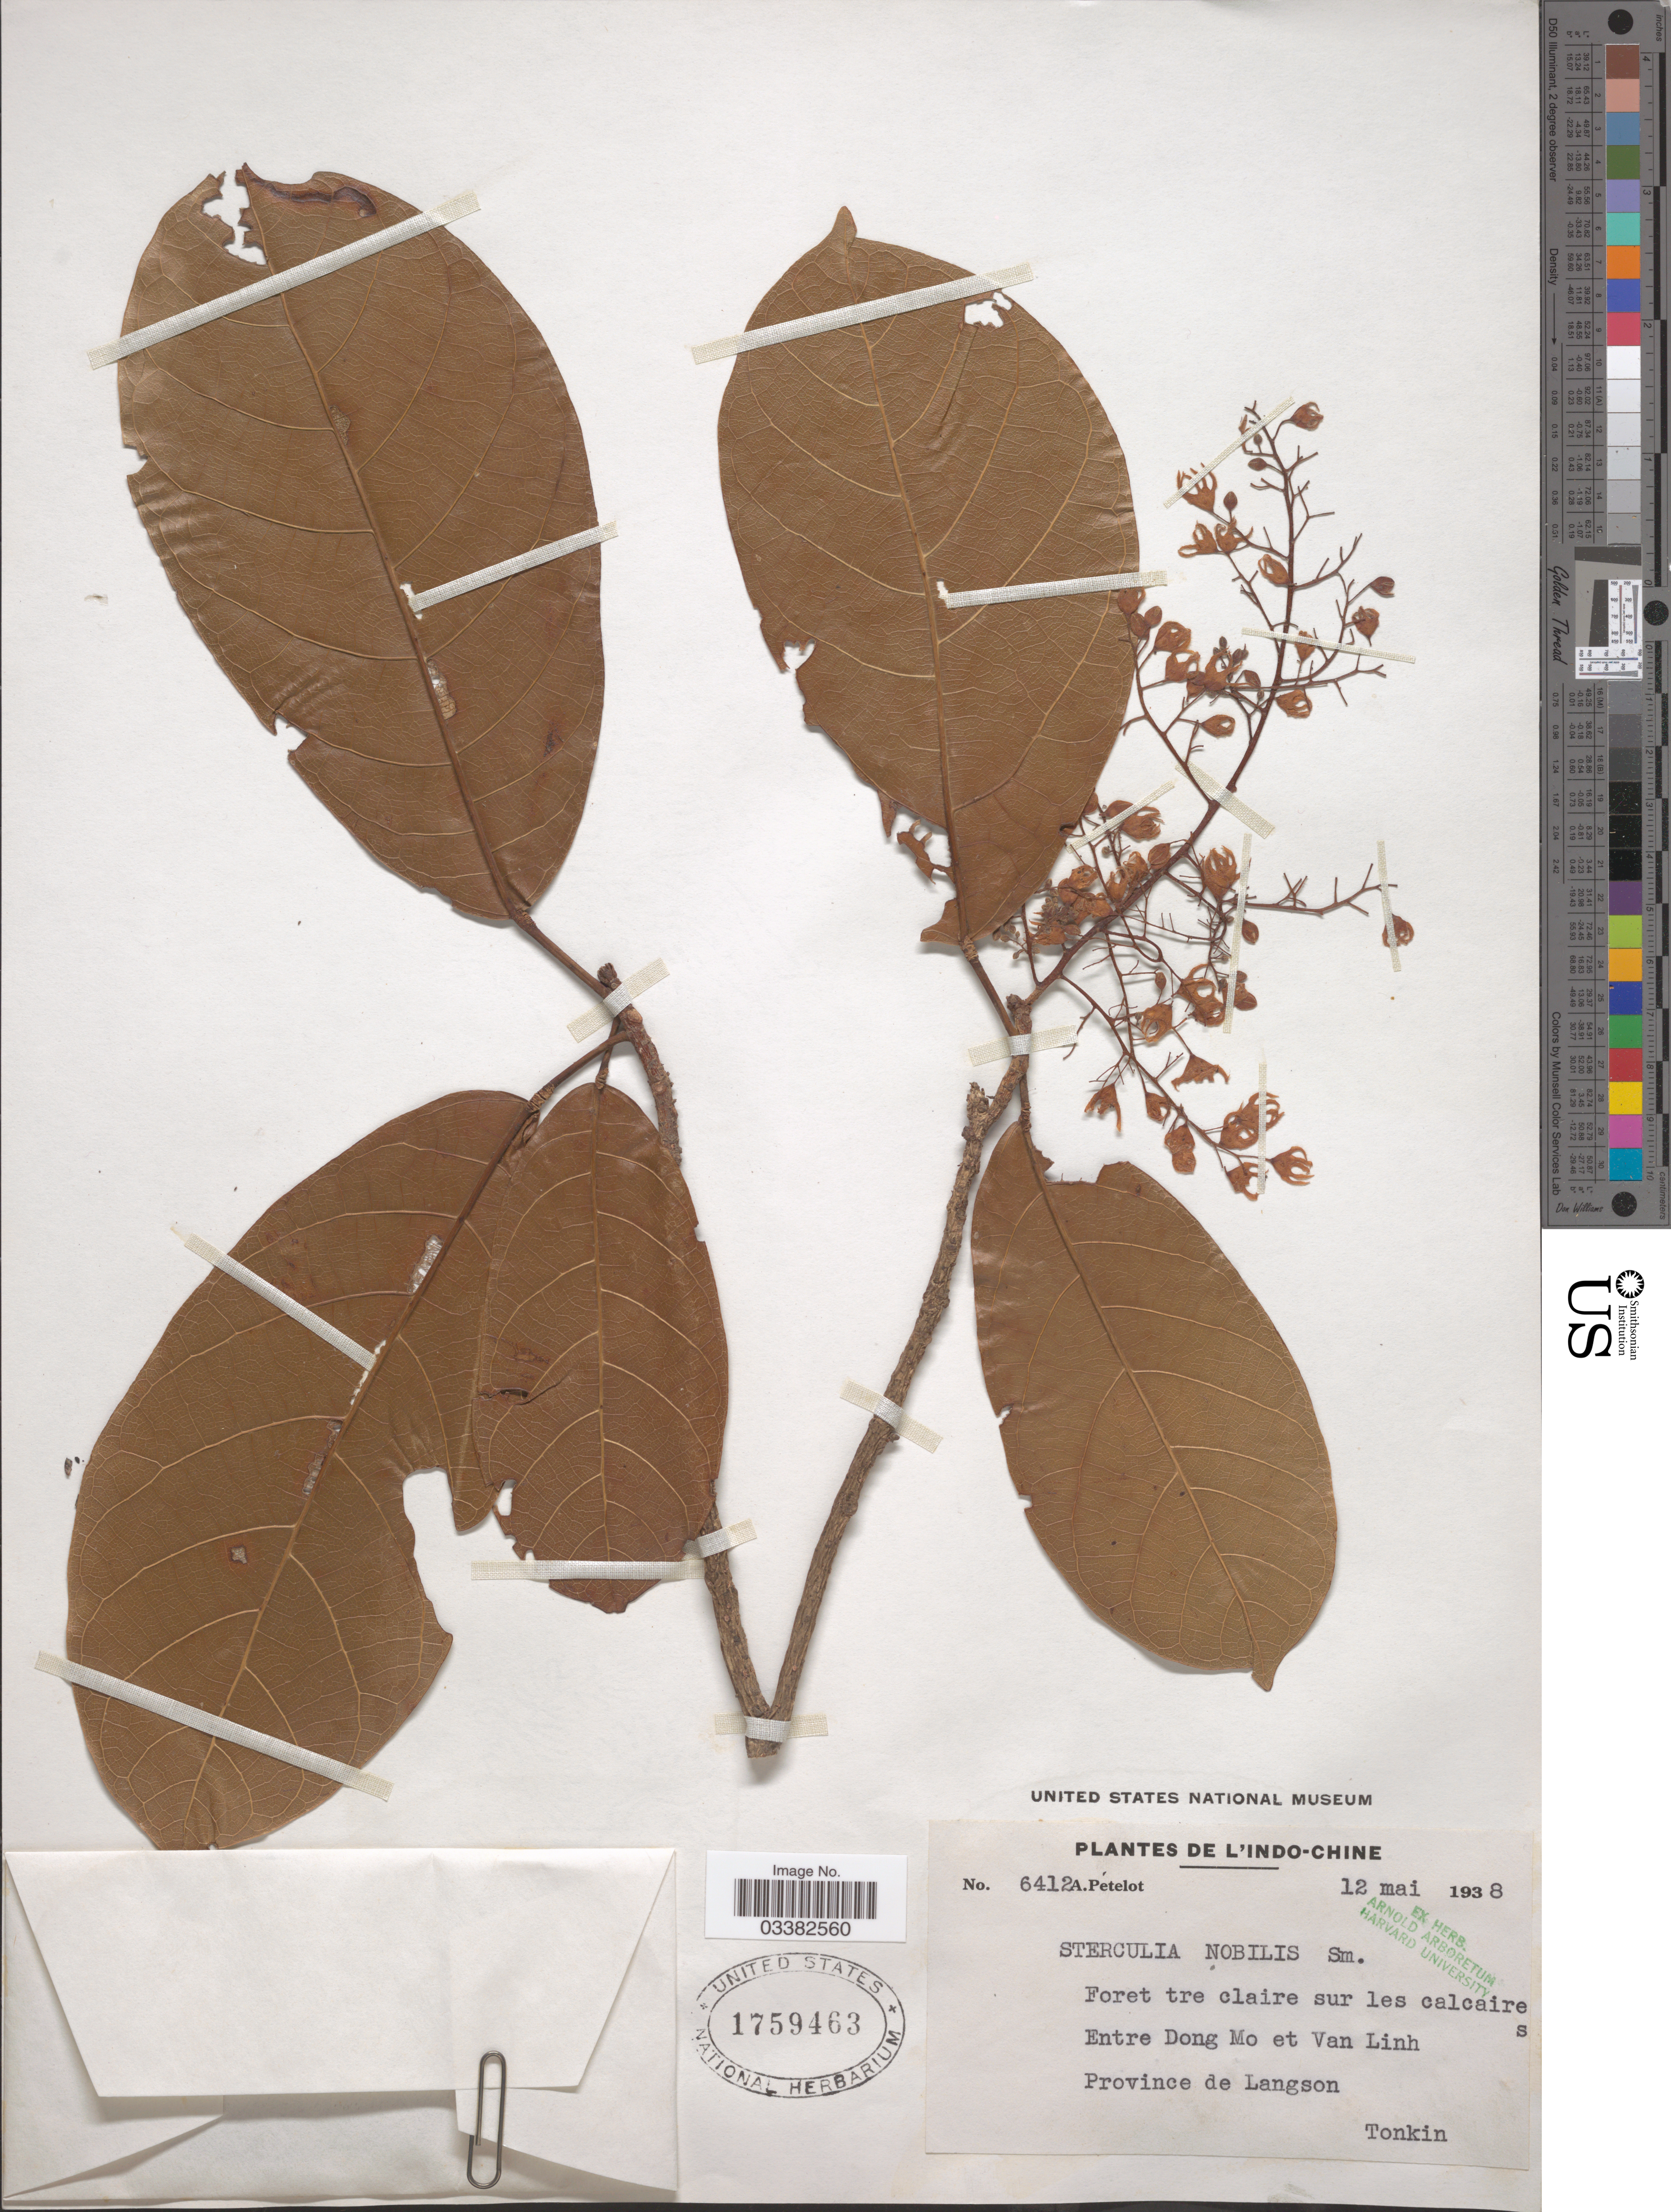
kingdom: Plantae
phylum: Tracheophyta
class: Magnoliopsida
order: Malvales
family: Malvaceae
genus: Sterculia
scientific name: Sterculia nobilis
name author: Sm.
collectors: A. Petelot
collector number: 6412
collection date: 1938-05-12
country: Vietnam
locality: L'Indo-Chine. Entre Dong Mo et Van Linh. Province de Langson.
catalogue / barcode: US 1759463